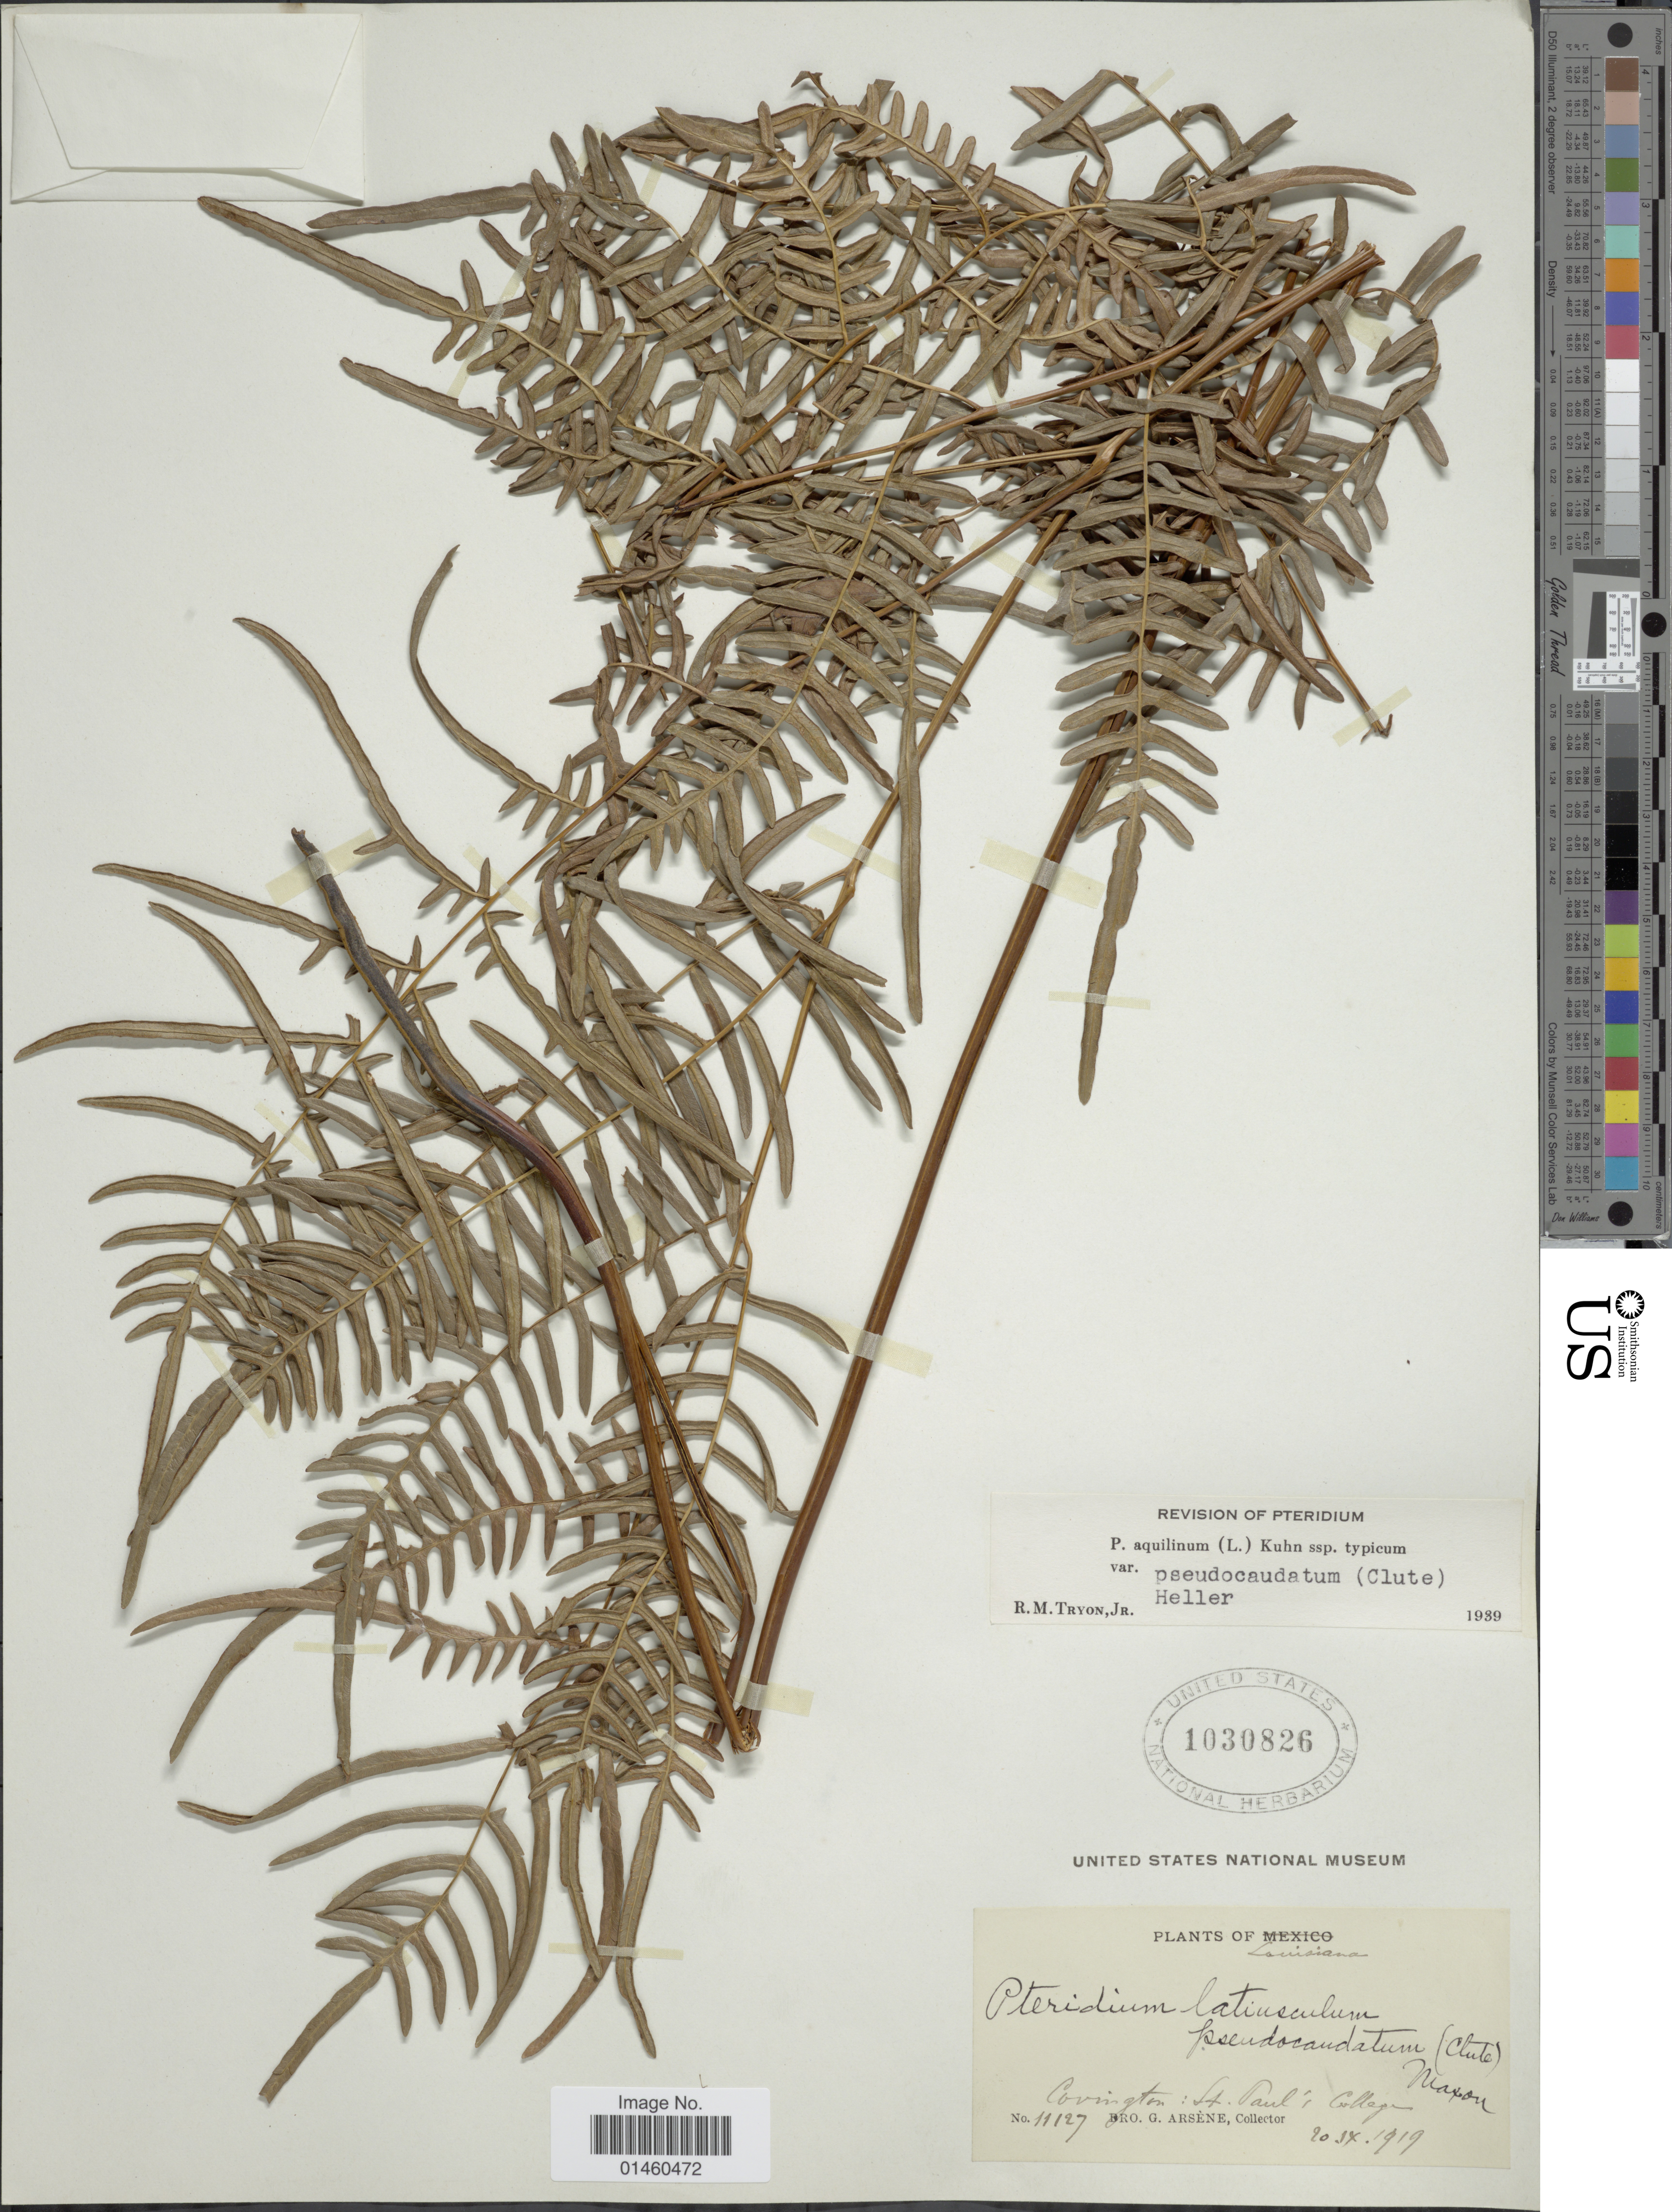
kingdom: Plantae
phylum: Tracheophyta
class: Polypodiopsida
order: Polypodiales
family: Dennstaedtiaceae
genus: Pteridium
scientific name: Pteridium aquilinum var. pseudocaudatum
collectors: Bro. G. Arsène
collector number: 11127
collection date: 1919-09-20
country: United States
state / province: Louisiana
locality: Covington: St. Paul's College.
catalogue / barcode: US 1030826